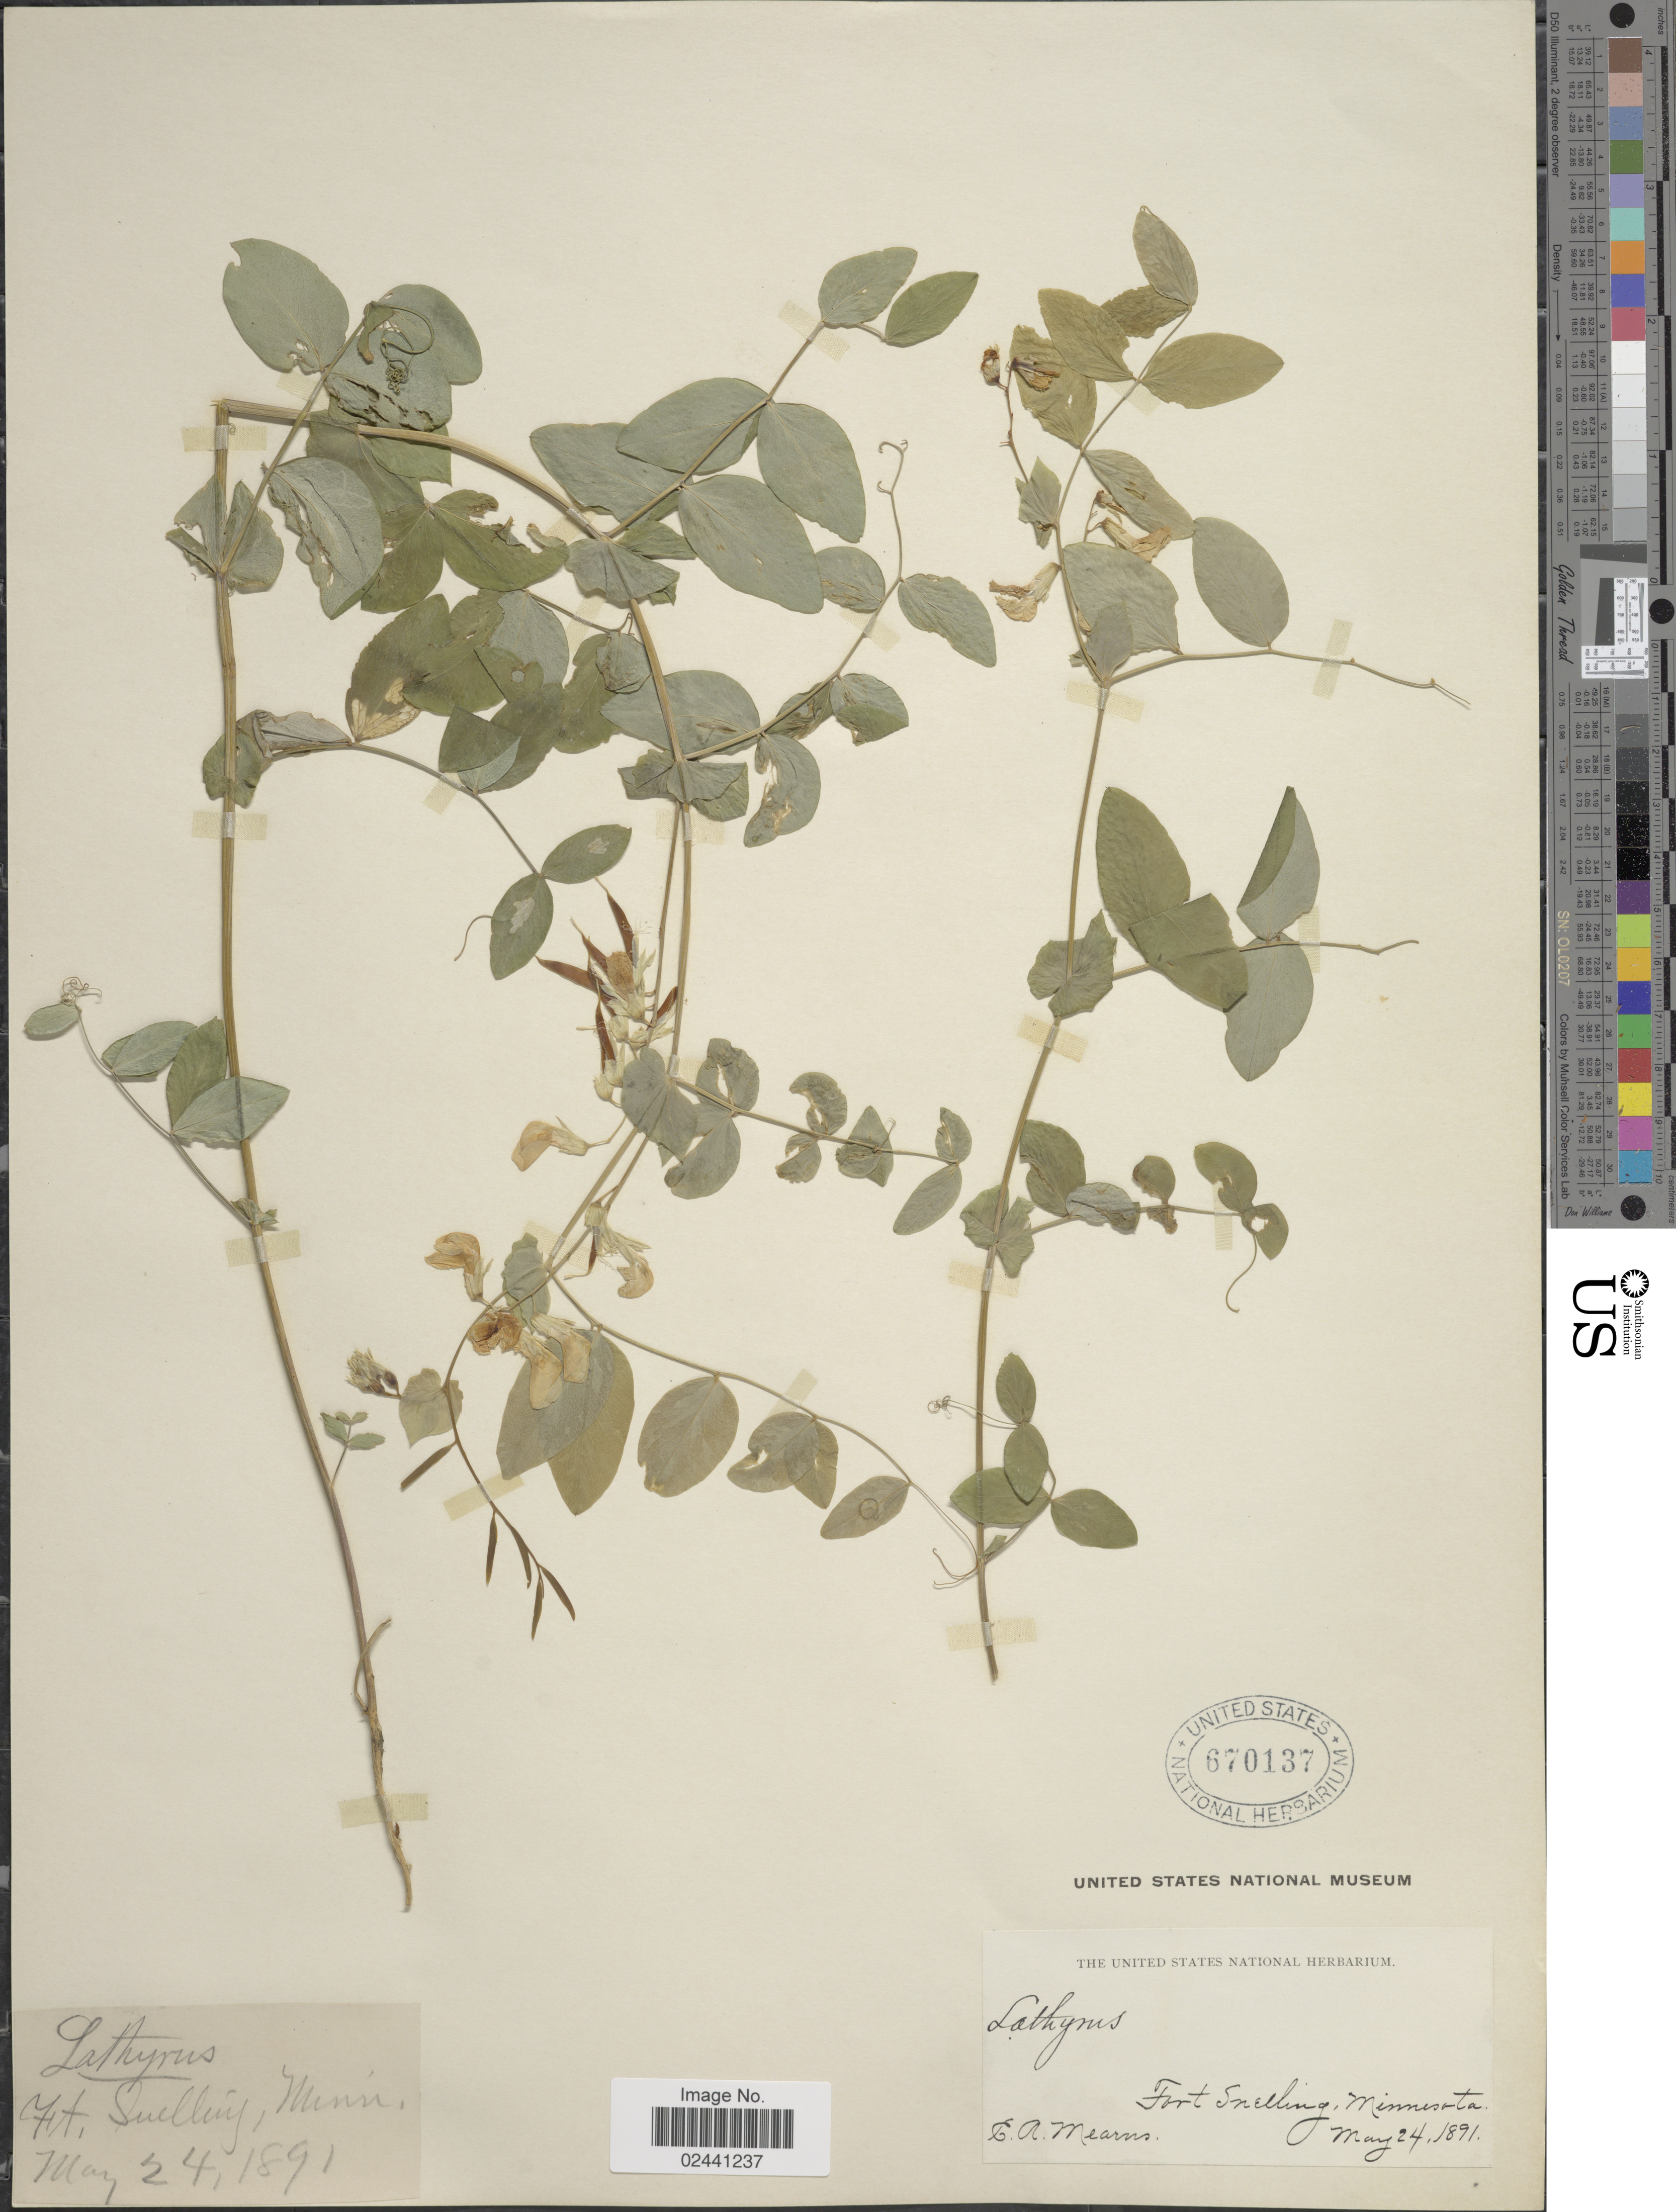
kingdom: Plantae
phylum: Tracheophyta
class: Magnoliopsida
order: Fabales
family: Fabaceae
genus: Lathyrus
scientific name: Lathyrus ochroleucus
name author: Hook.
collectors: E. A. Mearns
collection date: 1891-05-24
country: United States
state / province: Minnesota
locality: Fort Snelling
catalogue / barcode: US 670137